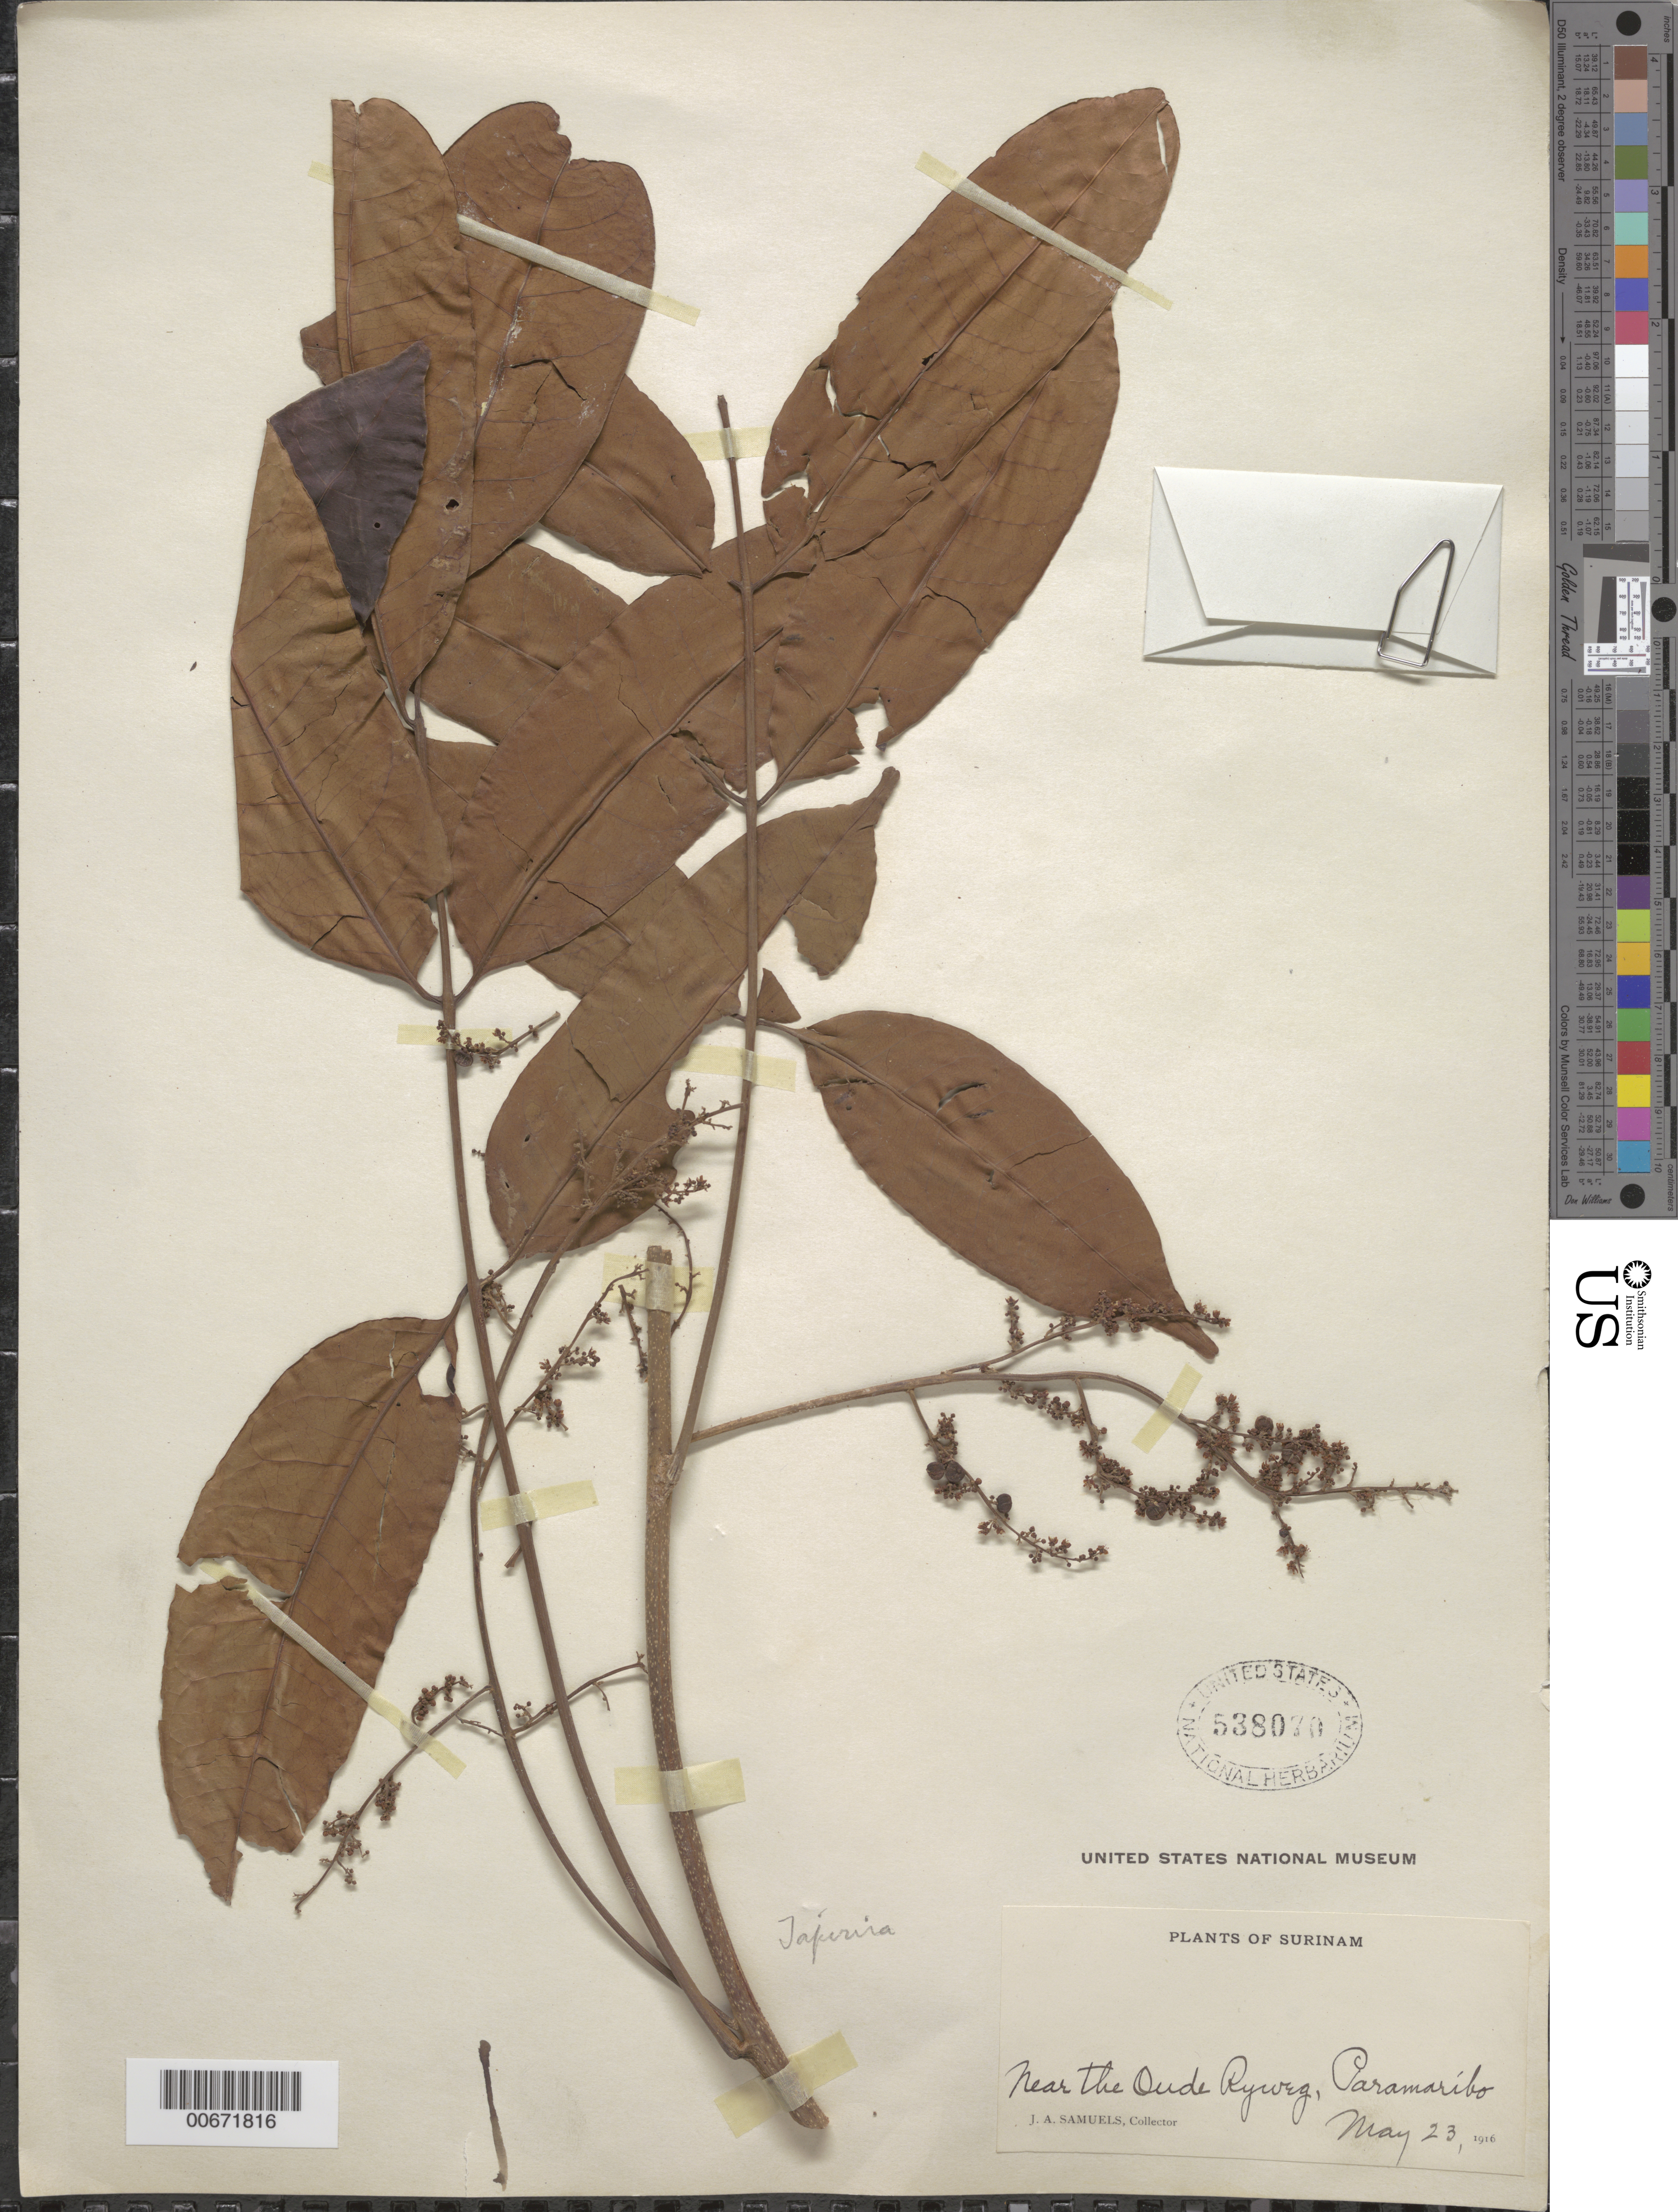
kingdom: Plantae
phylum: Tracheophyta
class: Magnoliopsida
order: Sapindales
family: Anacardiaceae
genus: Tapirira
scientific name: Tapirira sp.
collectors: J. A. Samuels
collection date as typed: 23-May-16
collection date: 1916-05-23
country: Suriname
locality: Paramaribo, near Oude Ryweg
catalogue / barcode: US 538070